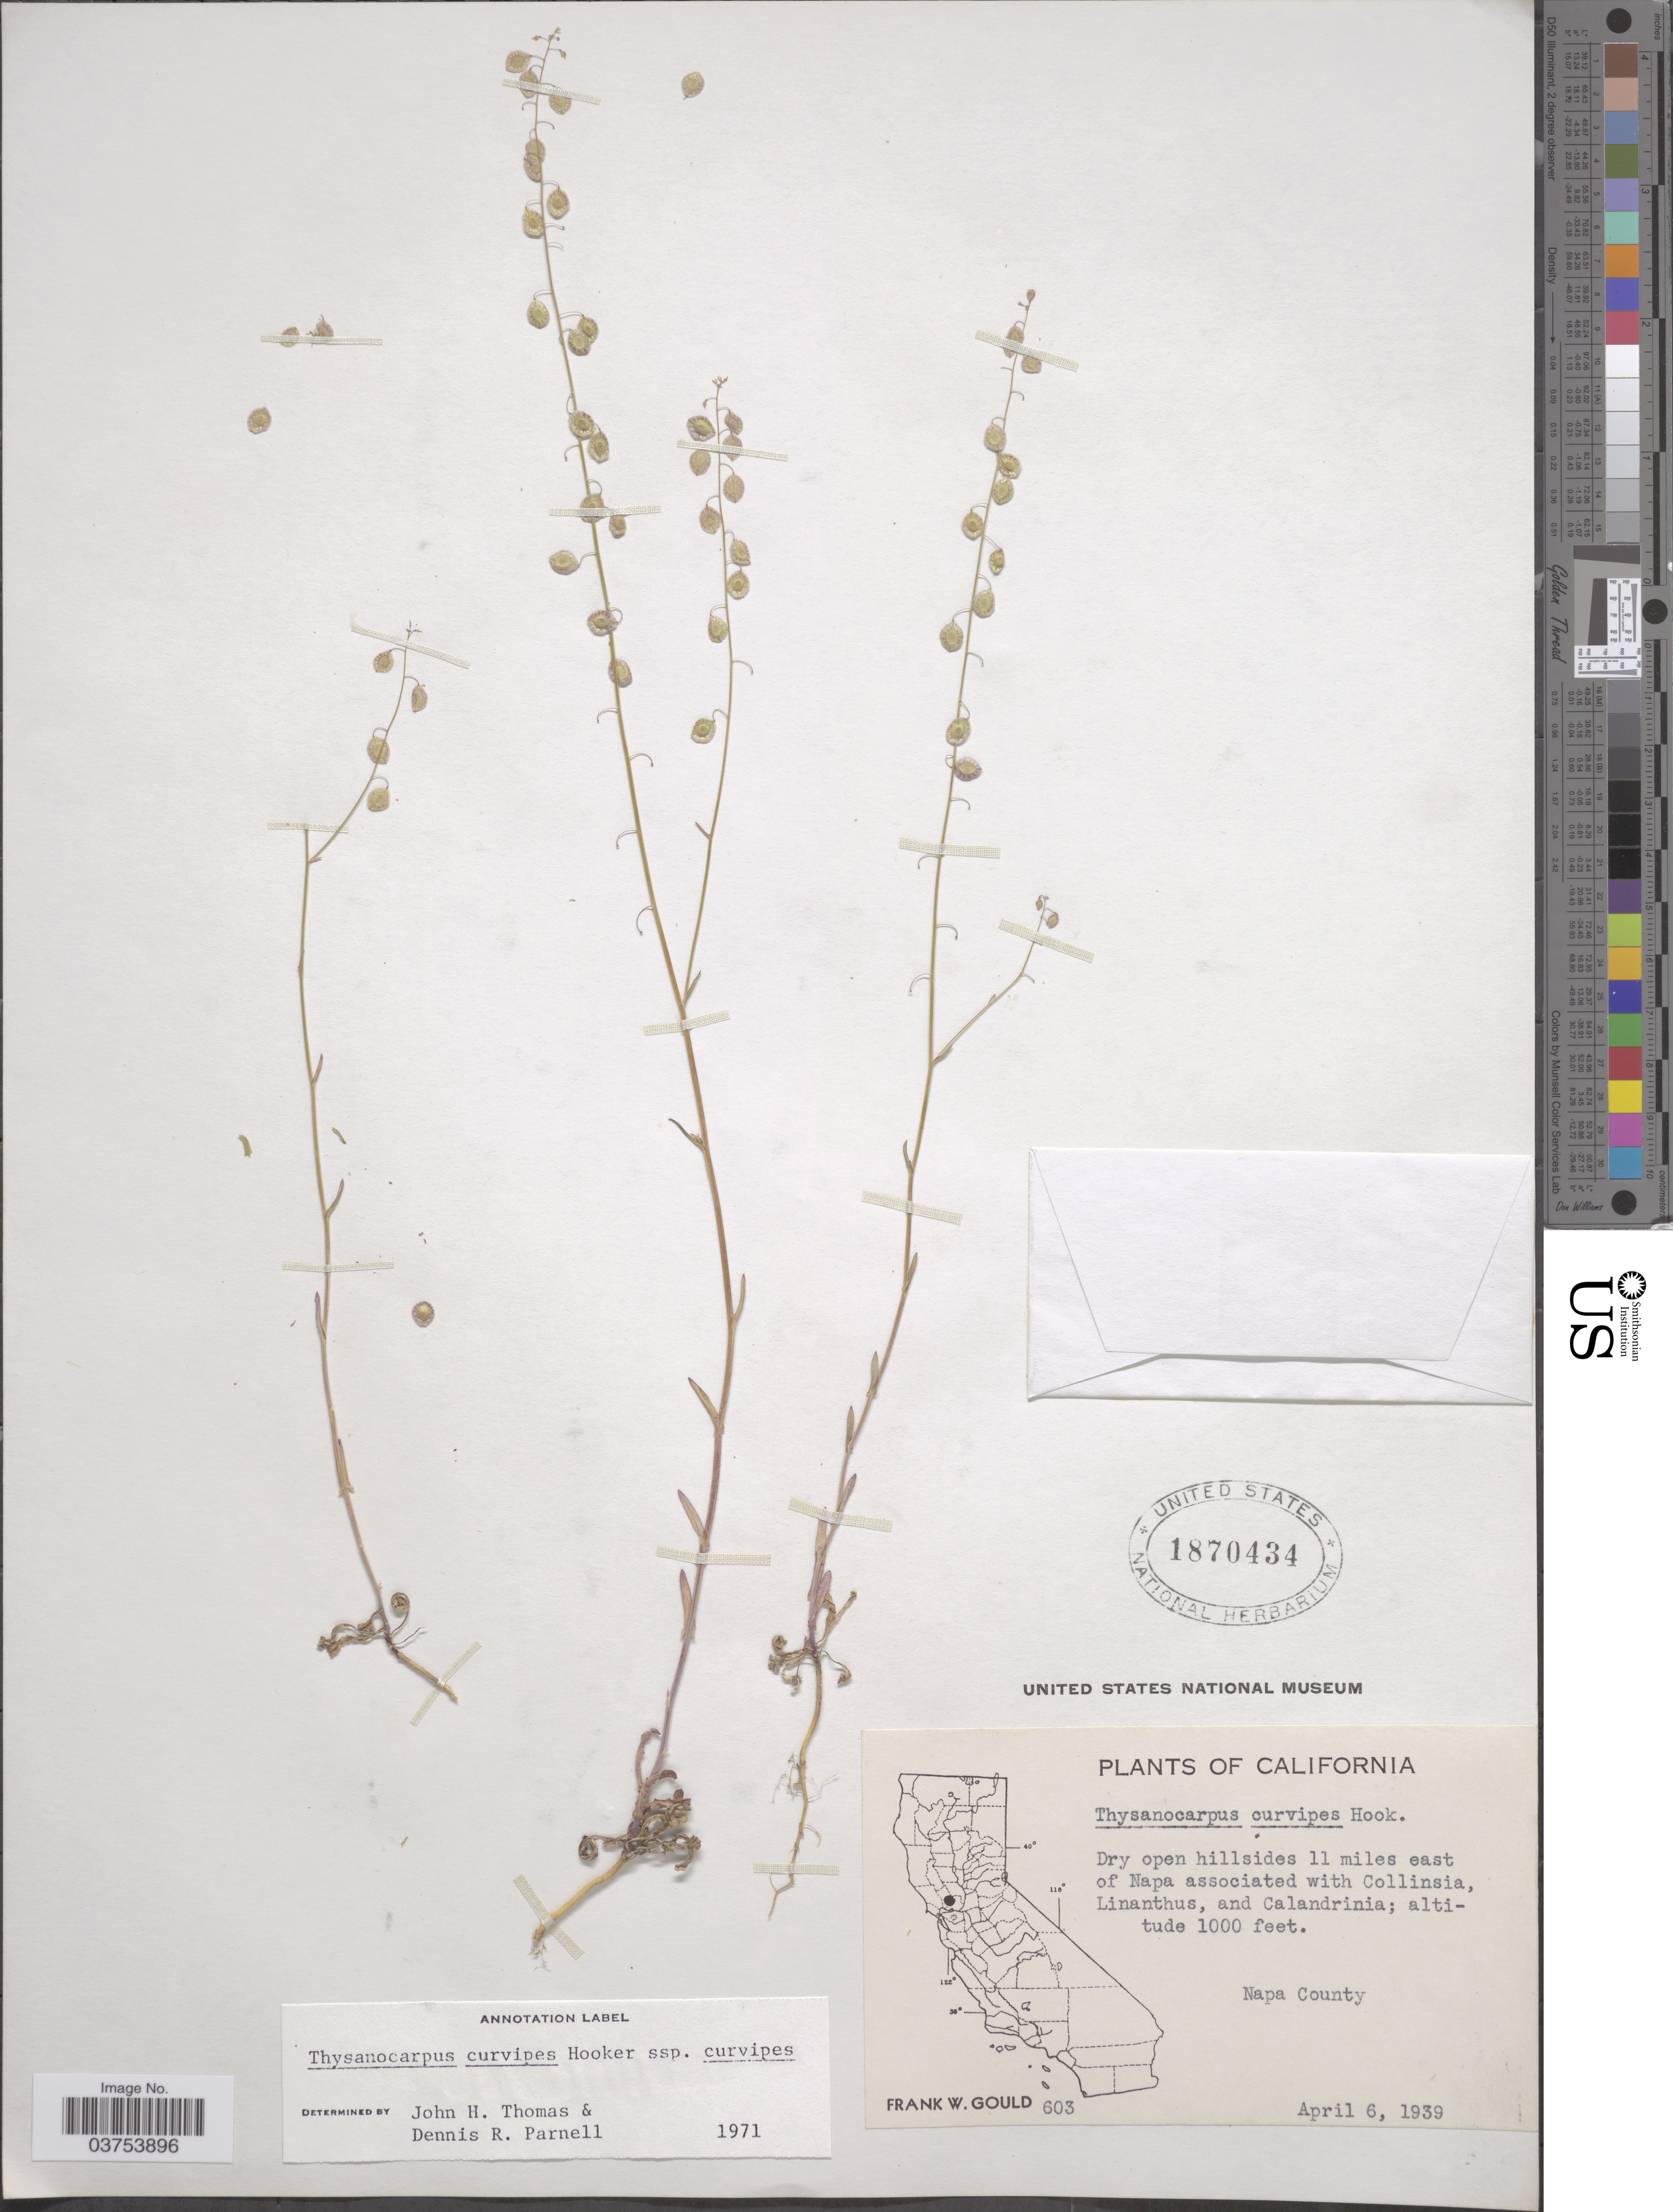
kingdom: Plantae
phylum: Tracheophyta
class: Magnoliopsida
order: Brassicales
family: Brassicaceae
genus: Thysanocarpus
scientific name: Thysanocarpus curvipes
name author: Hook.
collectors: F. W. Gould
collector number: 603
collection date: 1939-04-06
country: United States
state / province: California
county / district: Napa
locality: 11 miles east of Napa. Napa County.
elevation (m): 305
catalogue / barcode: US 1870434